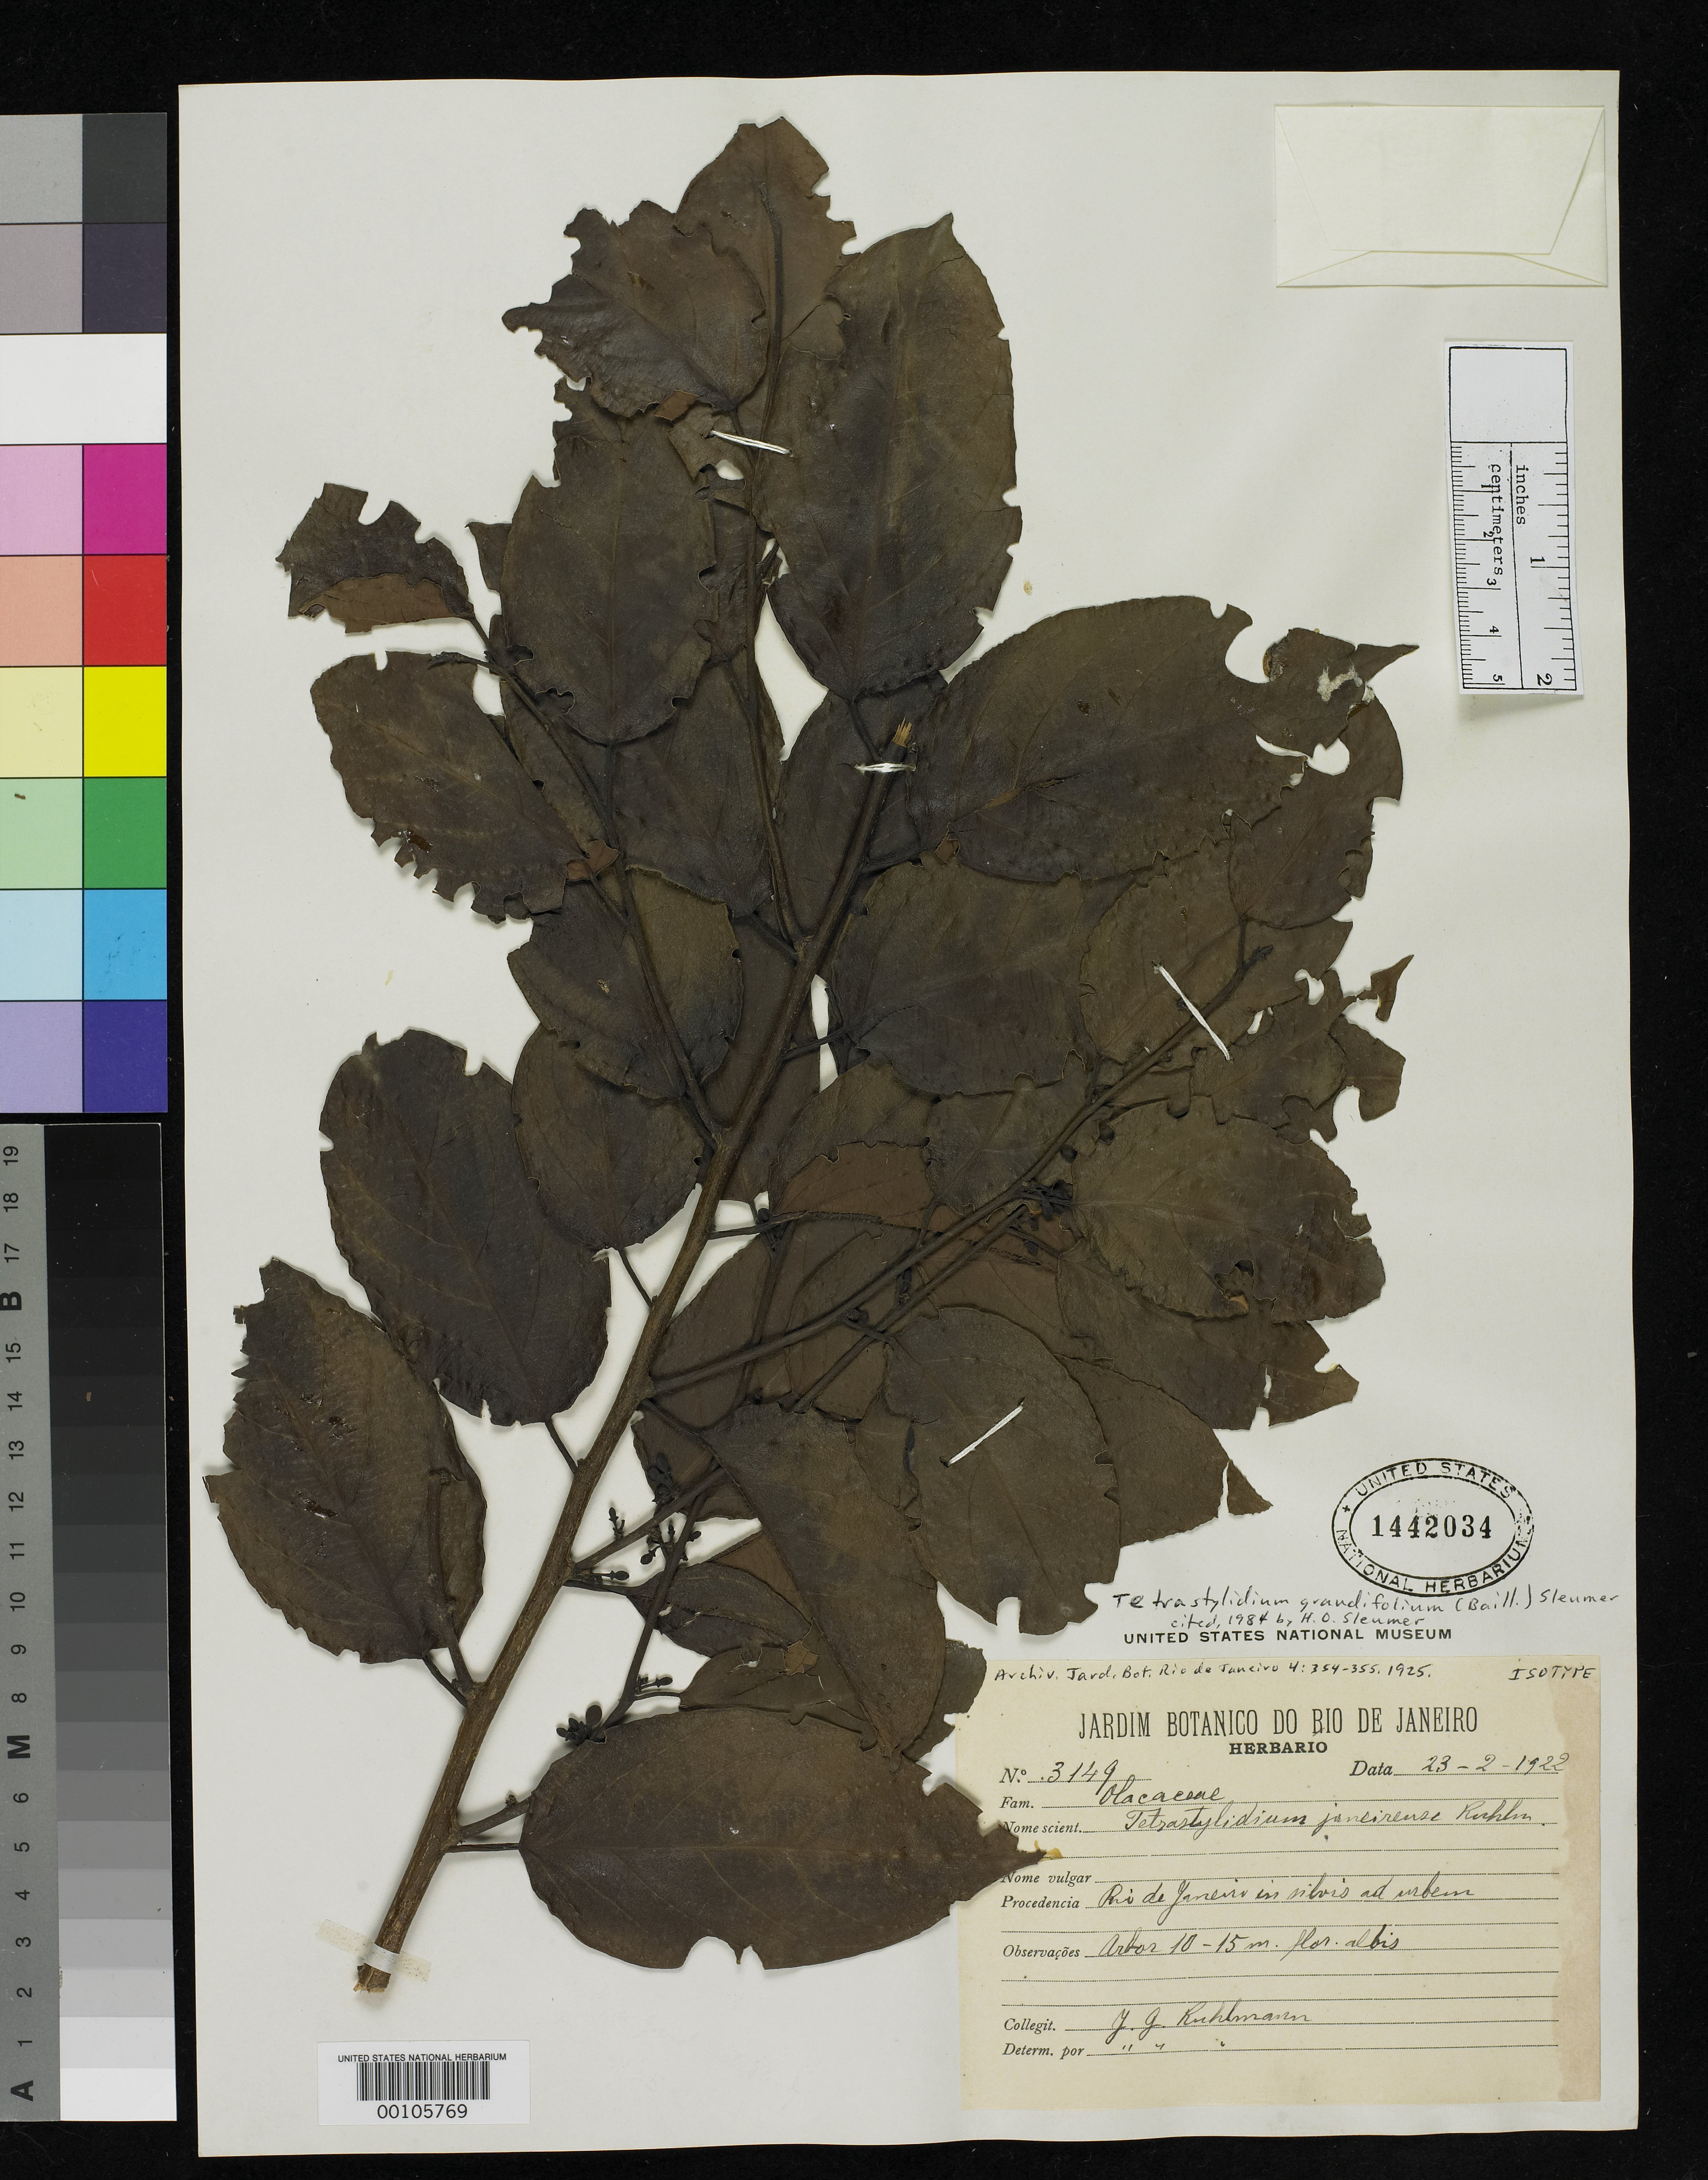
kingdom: Plantae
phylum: Tracheophyta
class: Magnoliopsida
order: Santalales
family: Strombosiaceae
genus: Tetrastylidium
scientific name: Tetrastylidium janeirense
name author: Kuhlm.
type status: Isotype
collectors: J. G. Kuhlmann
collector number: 3149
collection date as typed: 23 Feb 1922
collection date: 1922-02-23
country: Brazil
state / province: Rio de Janeiro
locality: Rio de Janeiro.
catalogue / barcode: US 1442034